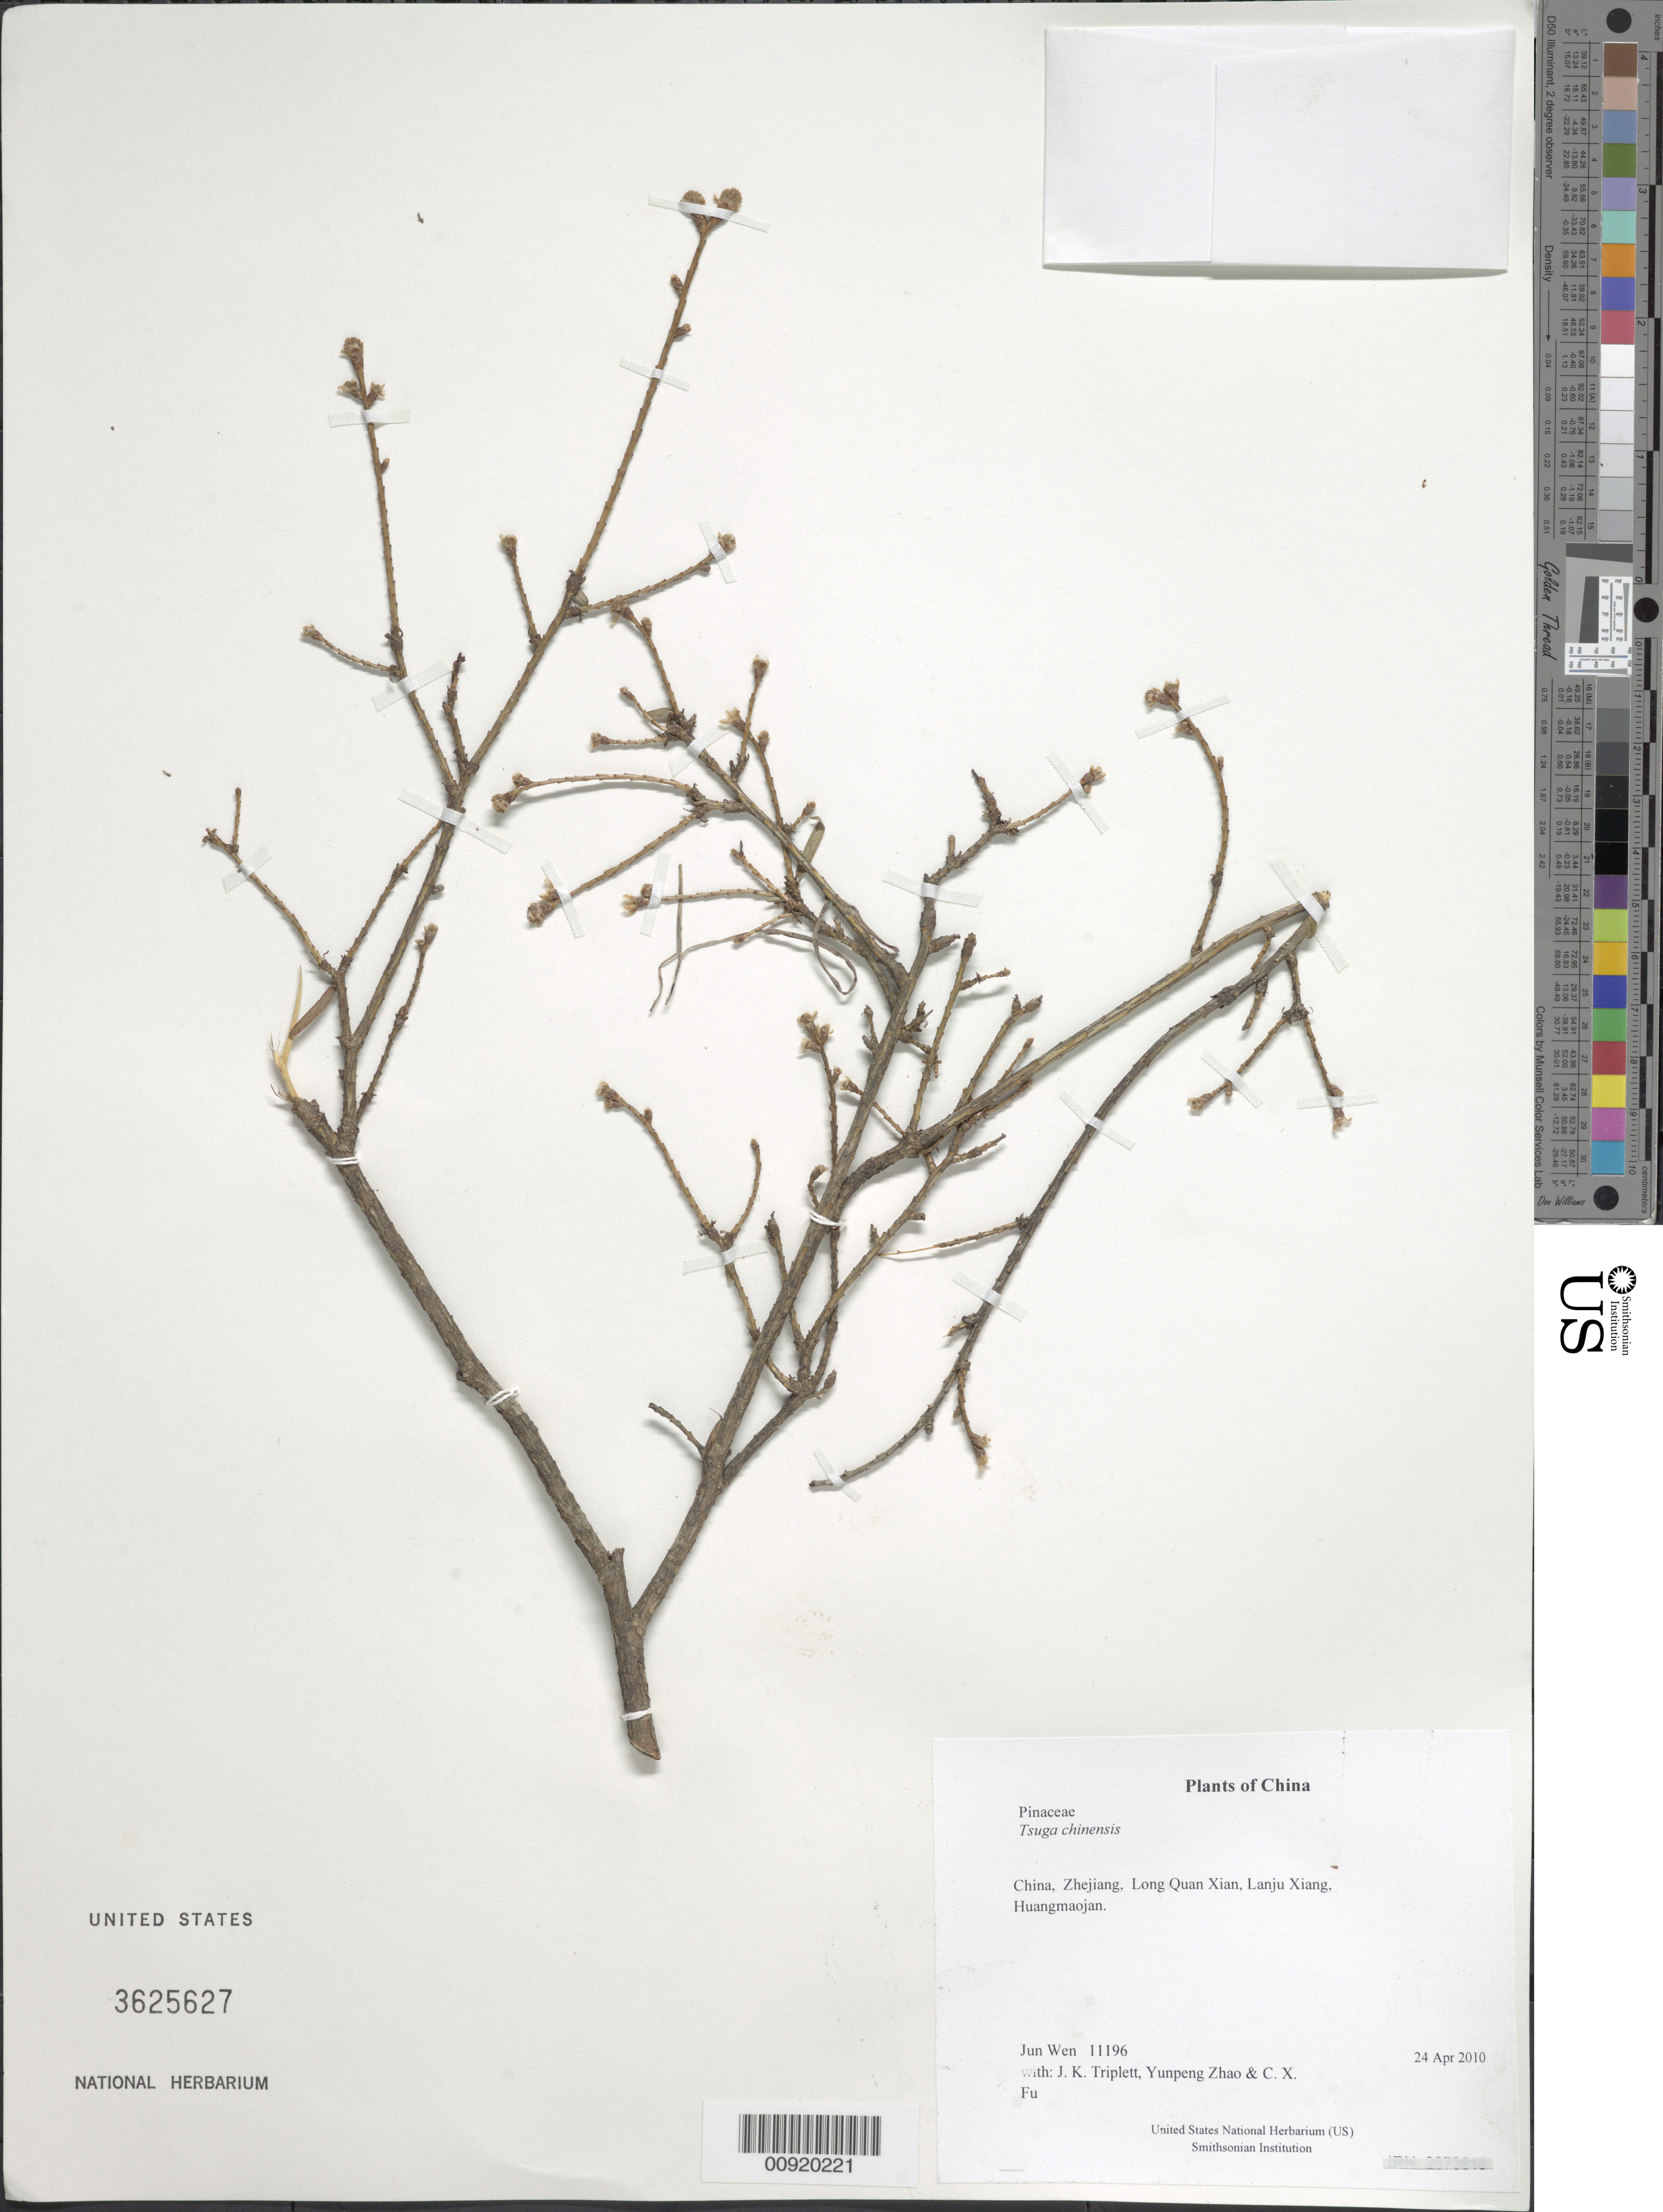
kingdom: Plantae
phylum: Tracheophyta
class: Pinopsida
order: Pinales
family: Pinaceae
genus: Tsuga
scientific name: Tsuga chinensis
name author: (Franch.) Pritz.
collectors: J. Wen, J. K. Triplett, Yunpeng Zhao & C. X. Fu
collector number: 11196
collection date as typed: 24 Apr 2010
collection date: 2010-04-24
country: China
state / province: Zhejiang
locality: Long Quan Xian, Lanju Xiang, Huangmaojan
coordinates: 27 53.495 N, 119 10.727 E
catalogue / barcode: US 3625627